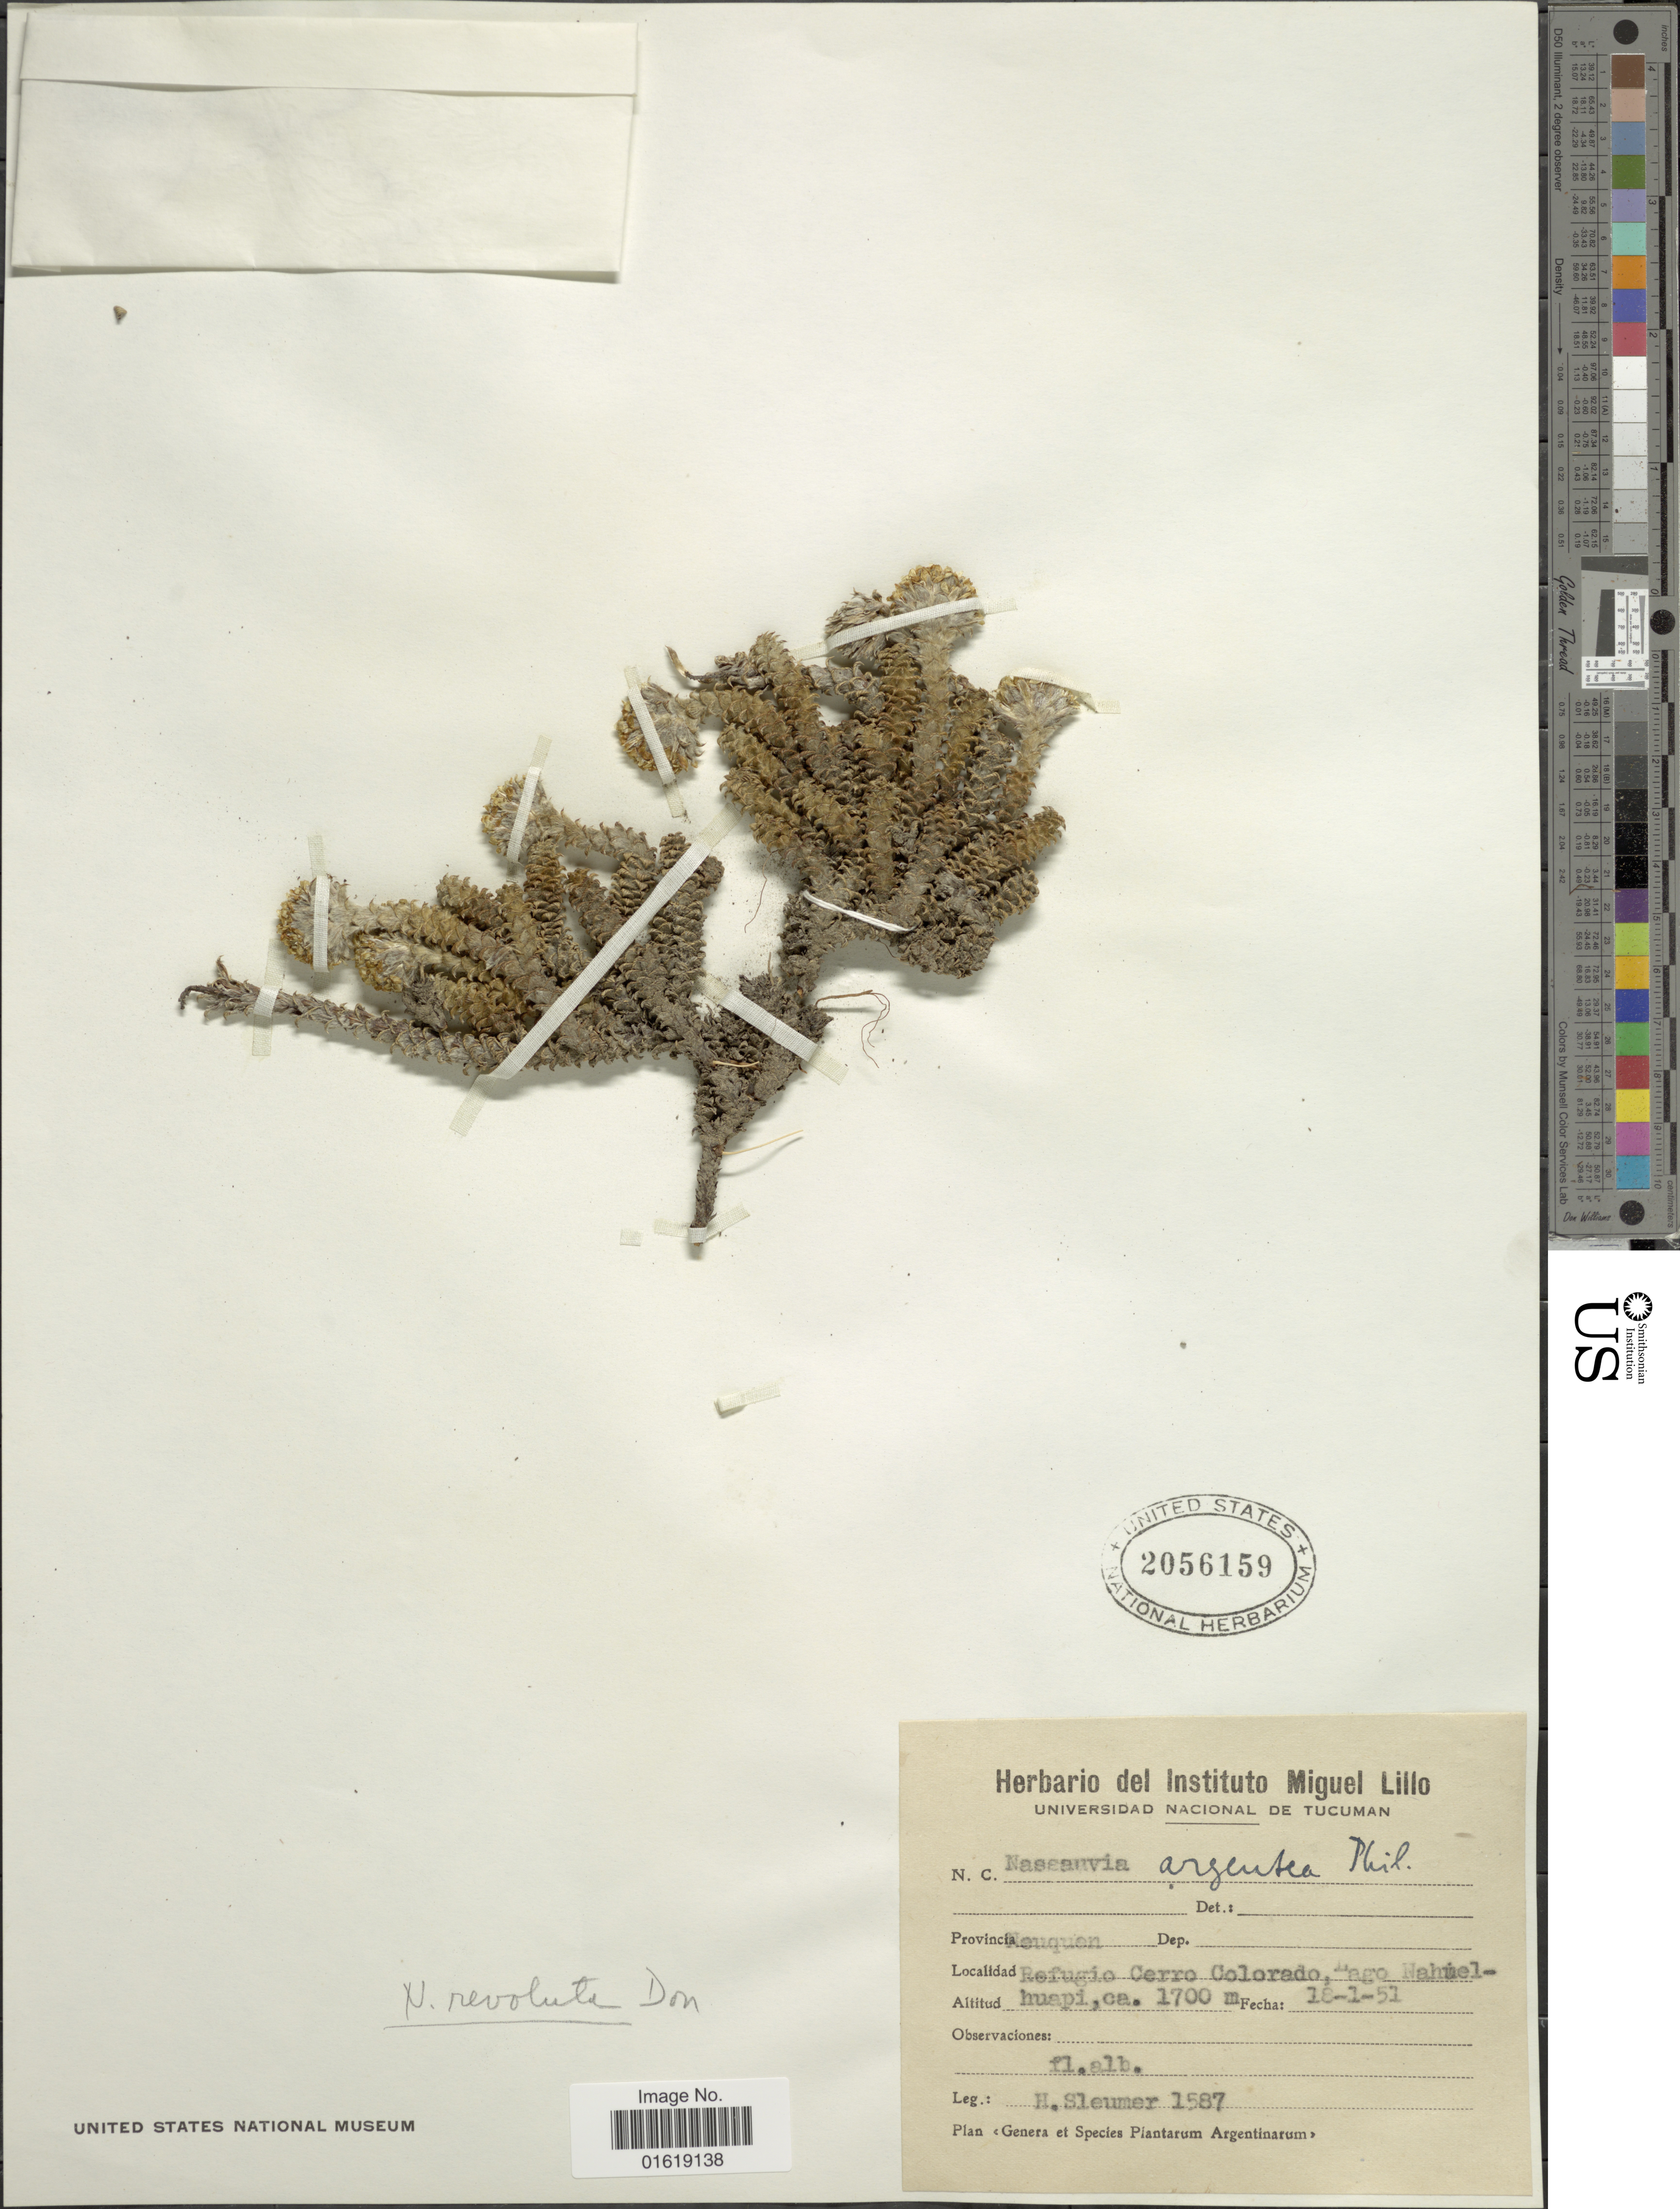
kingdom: Plantae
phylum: Tracheophyta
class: Magnoliopsida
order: Asterales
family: Asteraceae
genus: Nassauvia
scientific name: Nassauvia revoluta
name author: D. Don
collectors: H. O. Sleumer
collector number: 1587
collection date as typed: Transcribed d/m/y: 18/1/51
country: Argentina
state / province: Neuquen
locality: Provincia Neuquen. Refugio Cerro Colorado, Lago Nahuel-huapi.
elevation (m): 1700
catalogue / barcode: US 2056159